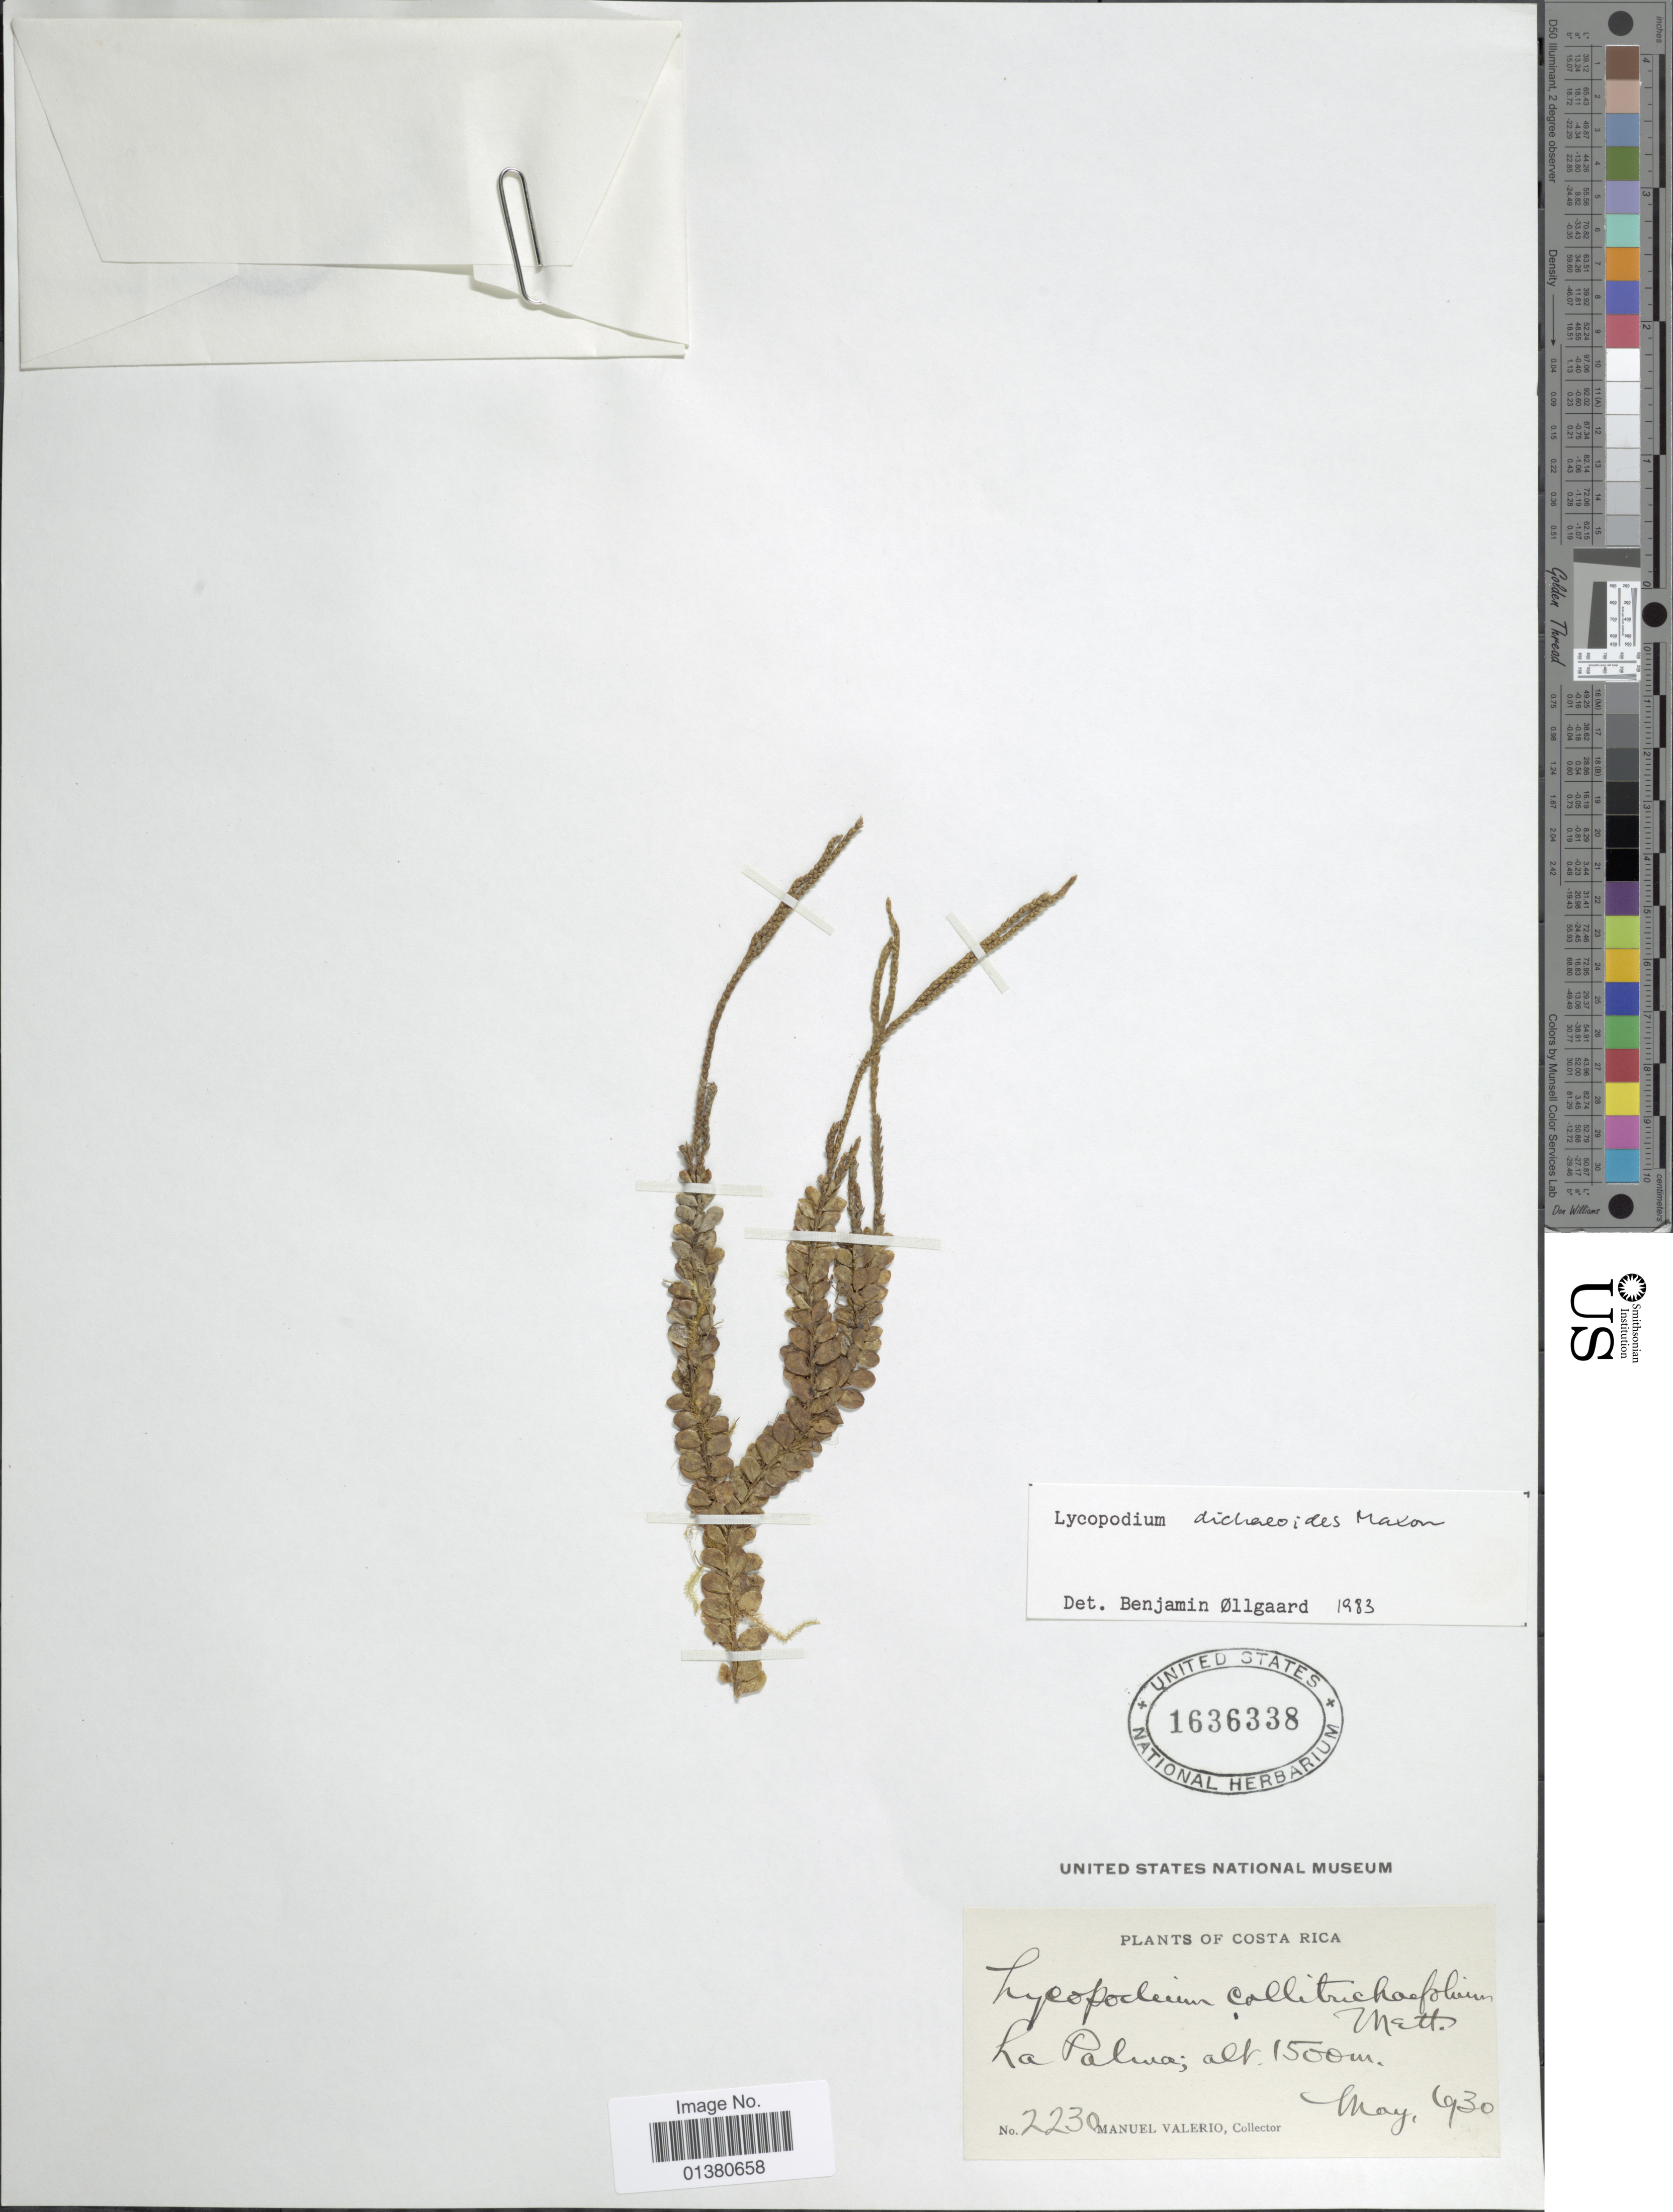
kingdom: Plantae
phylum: Tracheophyta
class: Lycopodiopsida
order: Lycopodiales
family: Lycopodiaceae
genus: Phlegmariurus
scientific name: Phlegmariurus dichaeoides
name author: (Maxon) B. Øllg.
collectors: M. Valerio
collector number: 2230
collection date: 1930-05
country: Costa Rica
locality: La Palma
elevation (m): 1500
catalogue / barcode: US 1636338